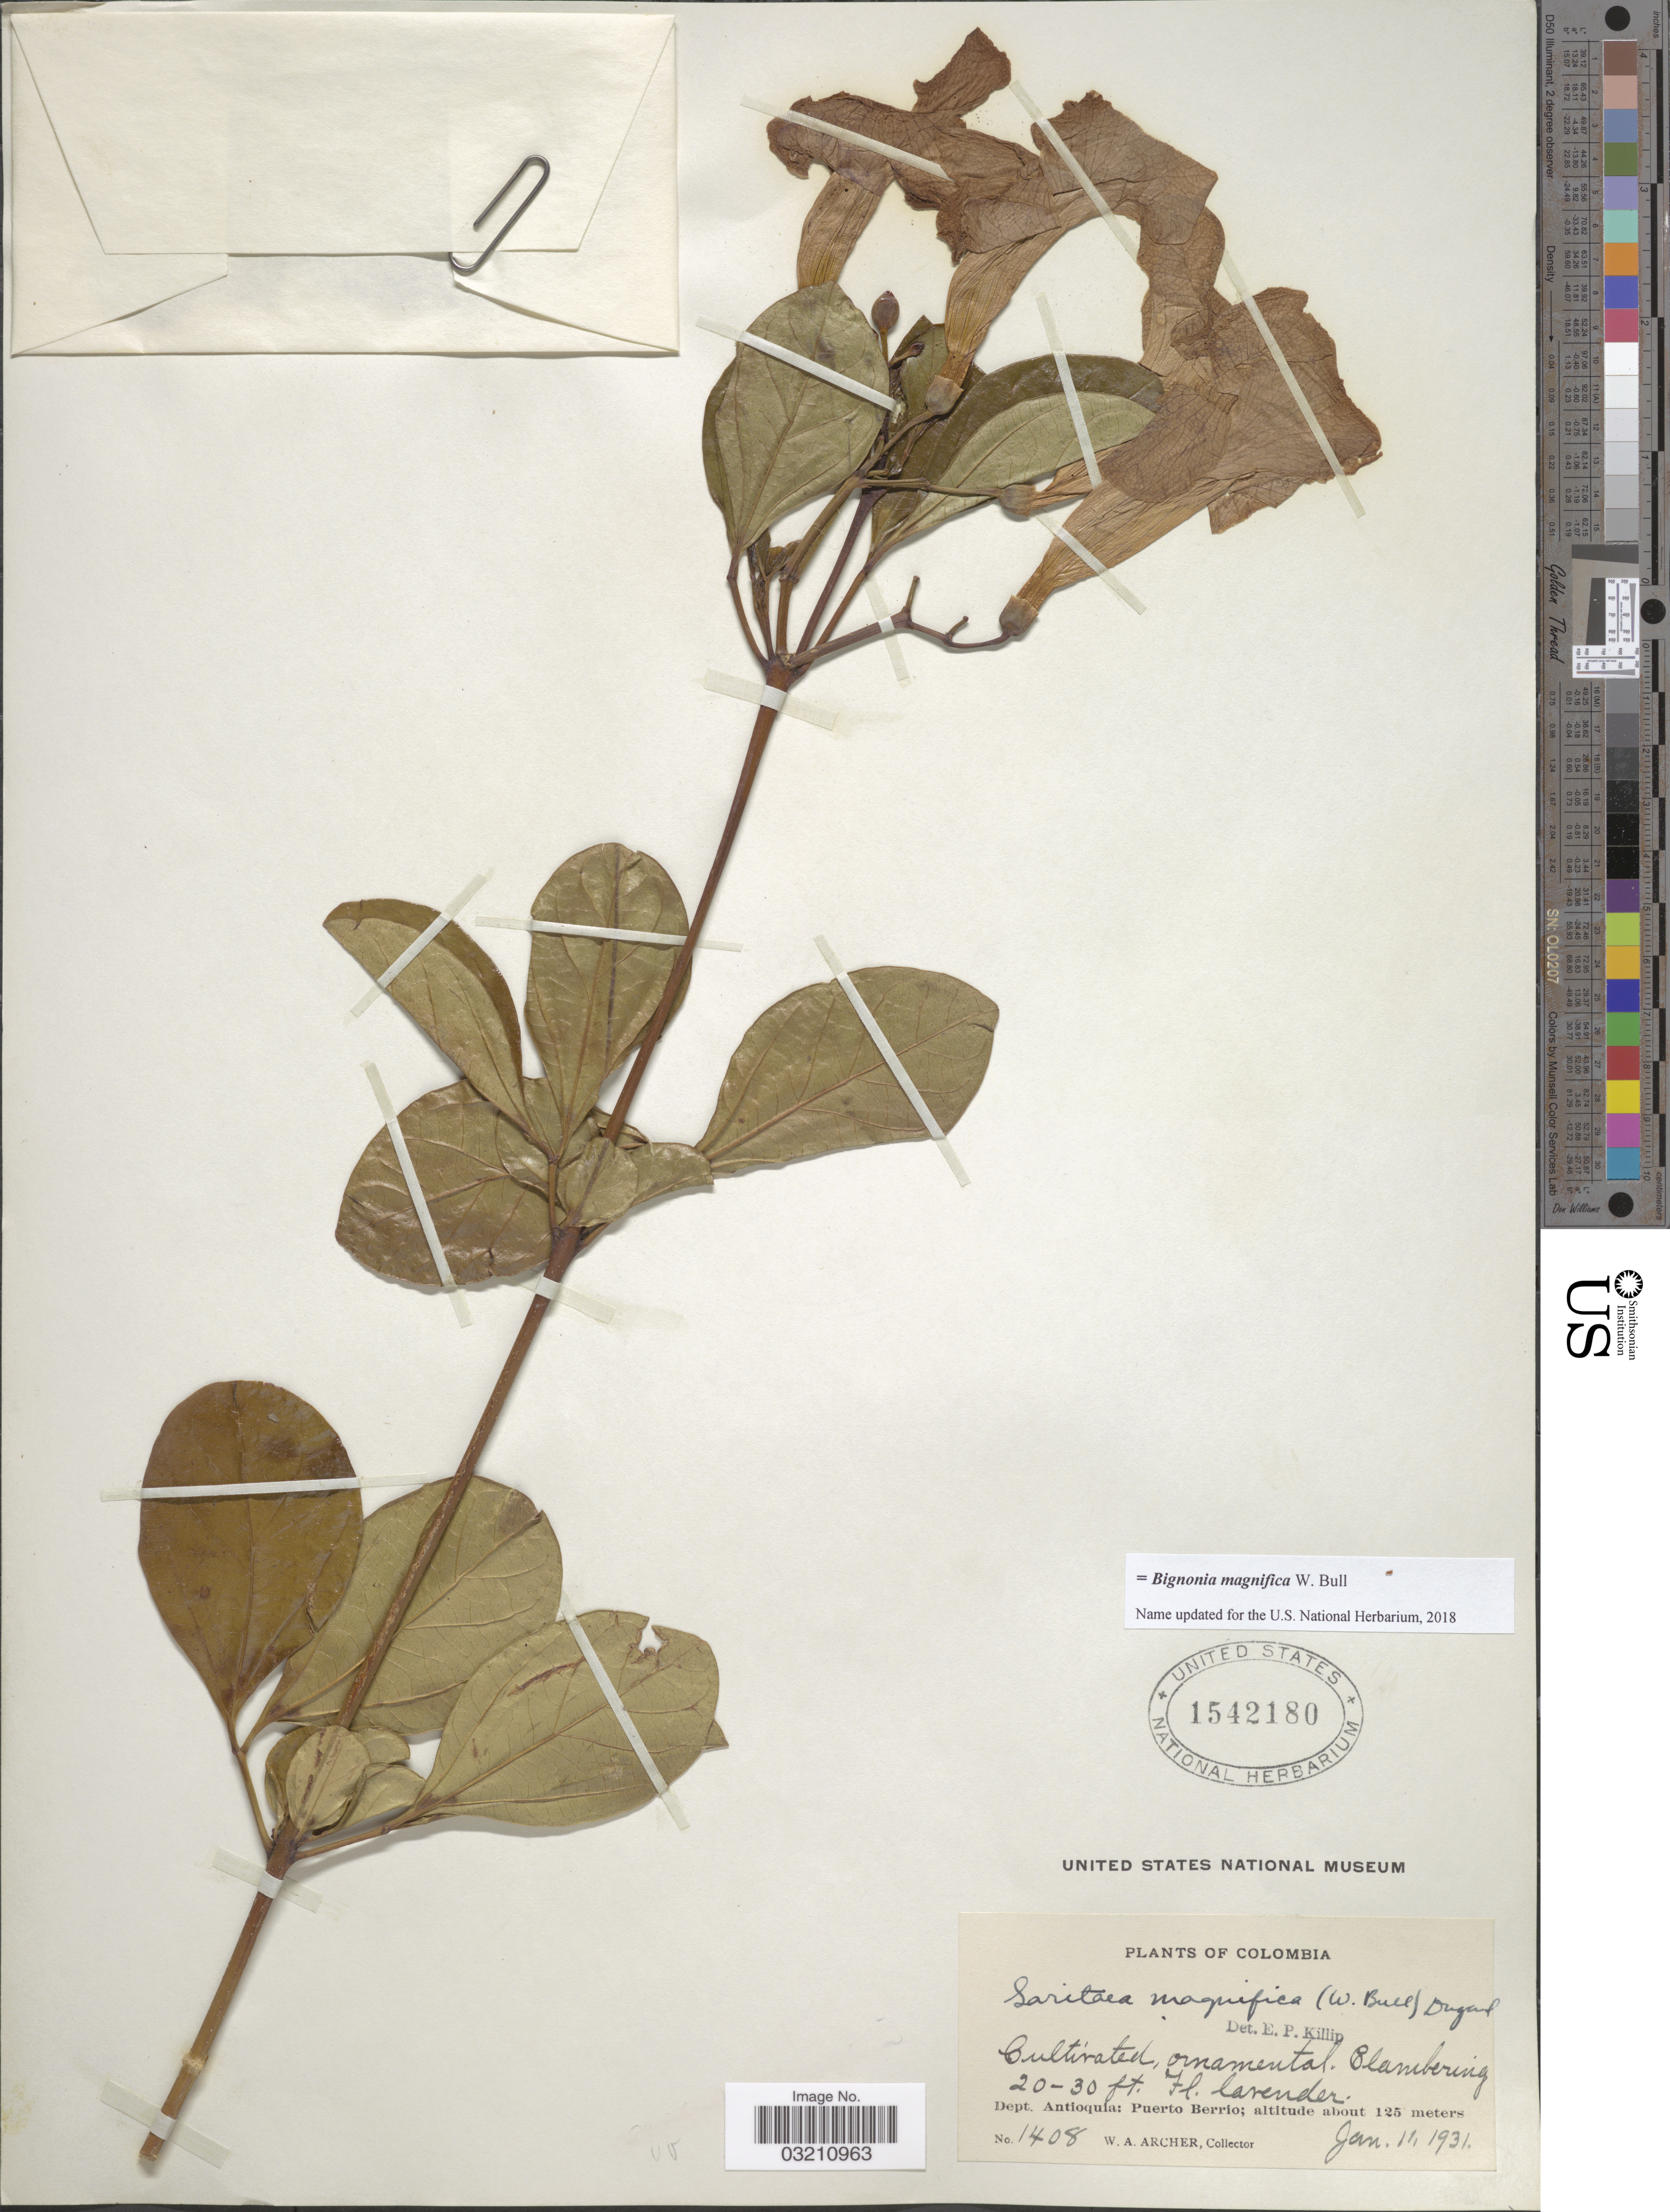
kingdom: Plantae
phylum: Tracheophyta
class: Magnoliopsida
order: Lamiales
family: Bignoniaceae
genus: Bignonia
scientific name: Bignonia magnifica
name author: W. Bull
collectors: W. Archer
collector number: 1408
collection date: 1931-01-11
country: Colombia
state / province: Antioquia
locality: Dept. Antioquia: Puerto Berrio.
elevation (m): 125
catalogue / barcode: US 1542180